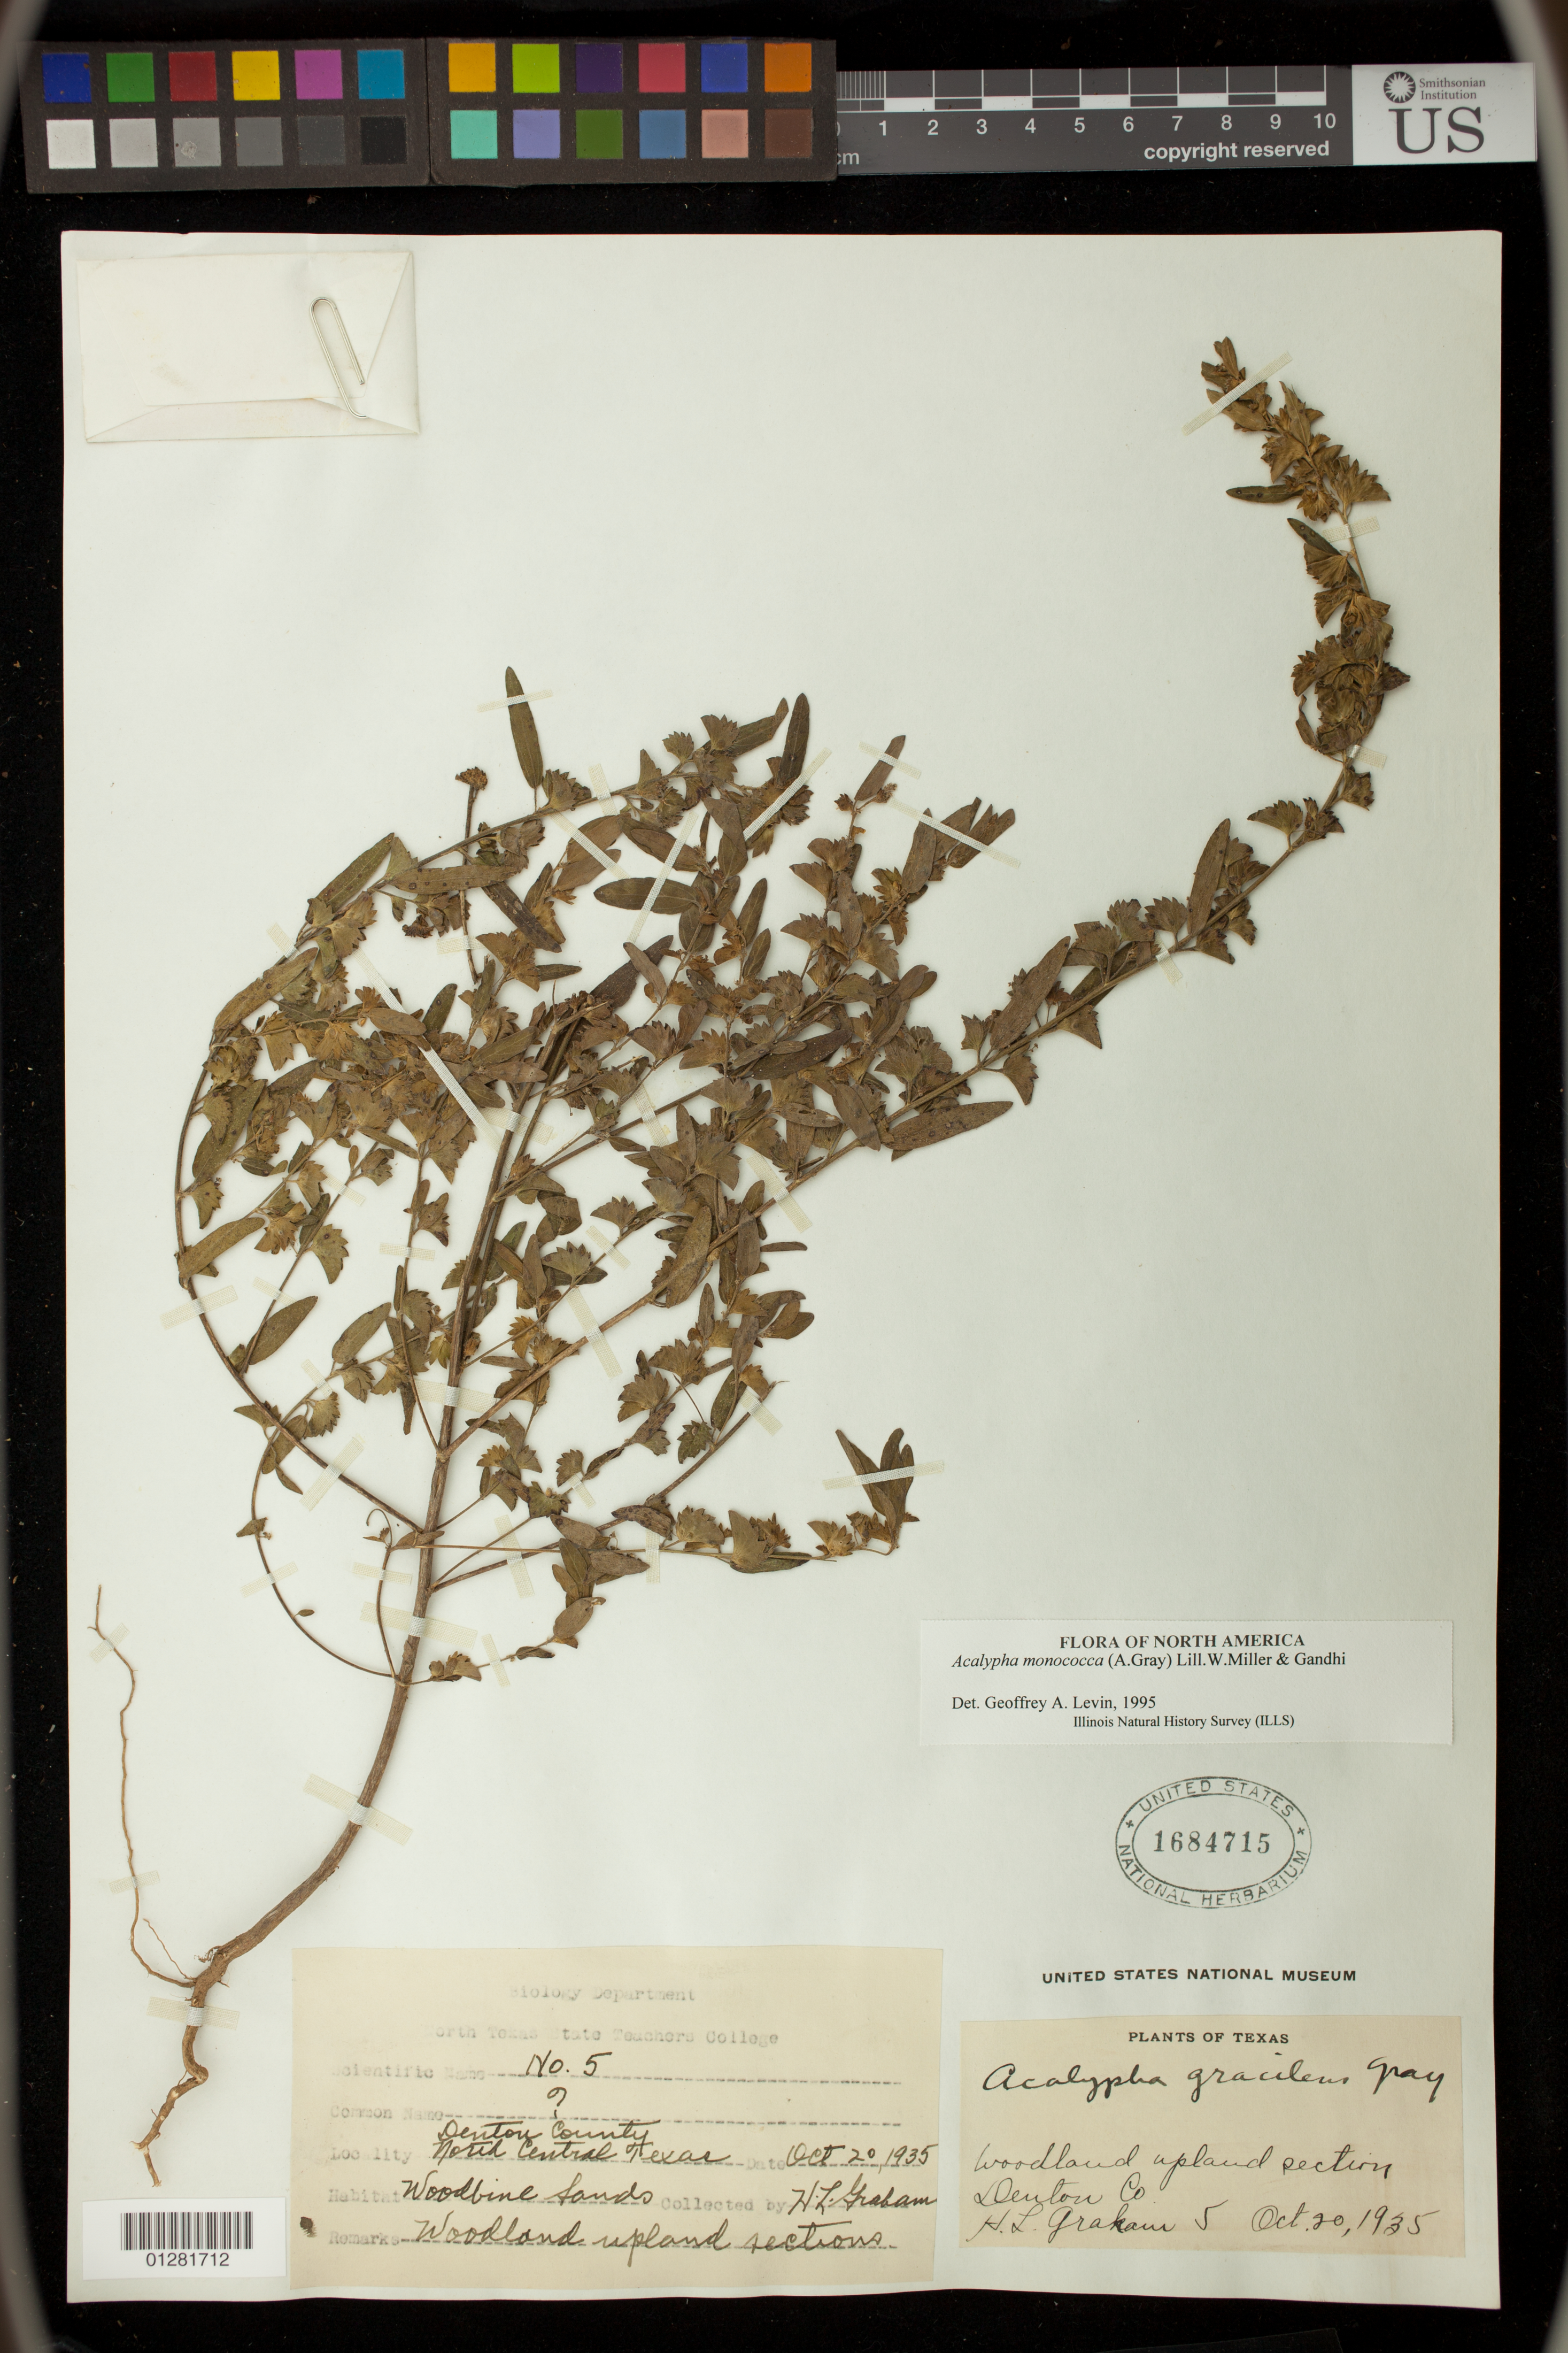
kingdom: Plantae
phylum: Tracheophyta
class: Magnoliopsida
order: Malpighiales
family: Euphorbiaceae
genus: Acalypha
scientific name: Acalypha monococca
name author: (Englem. ex A. Gray) Gandhi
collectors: H. L. Graham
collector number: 5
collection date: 1935-10-20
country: United States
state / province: Texas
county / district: Denton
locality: North Central Texas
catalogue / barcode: US 1684715